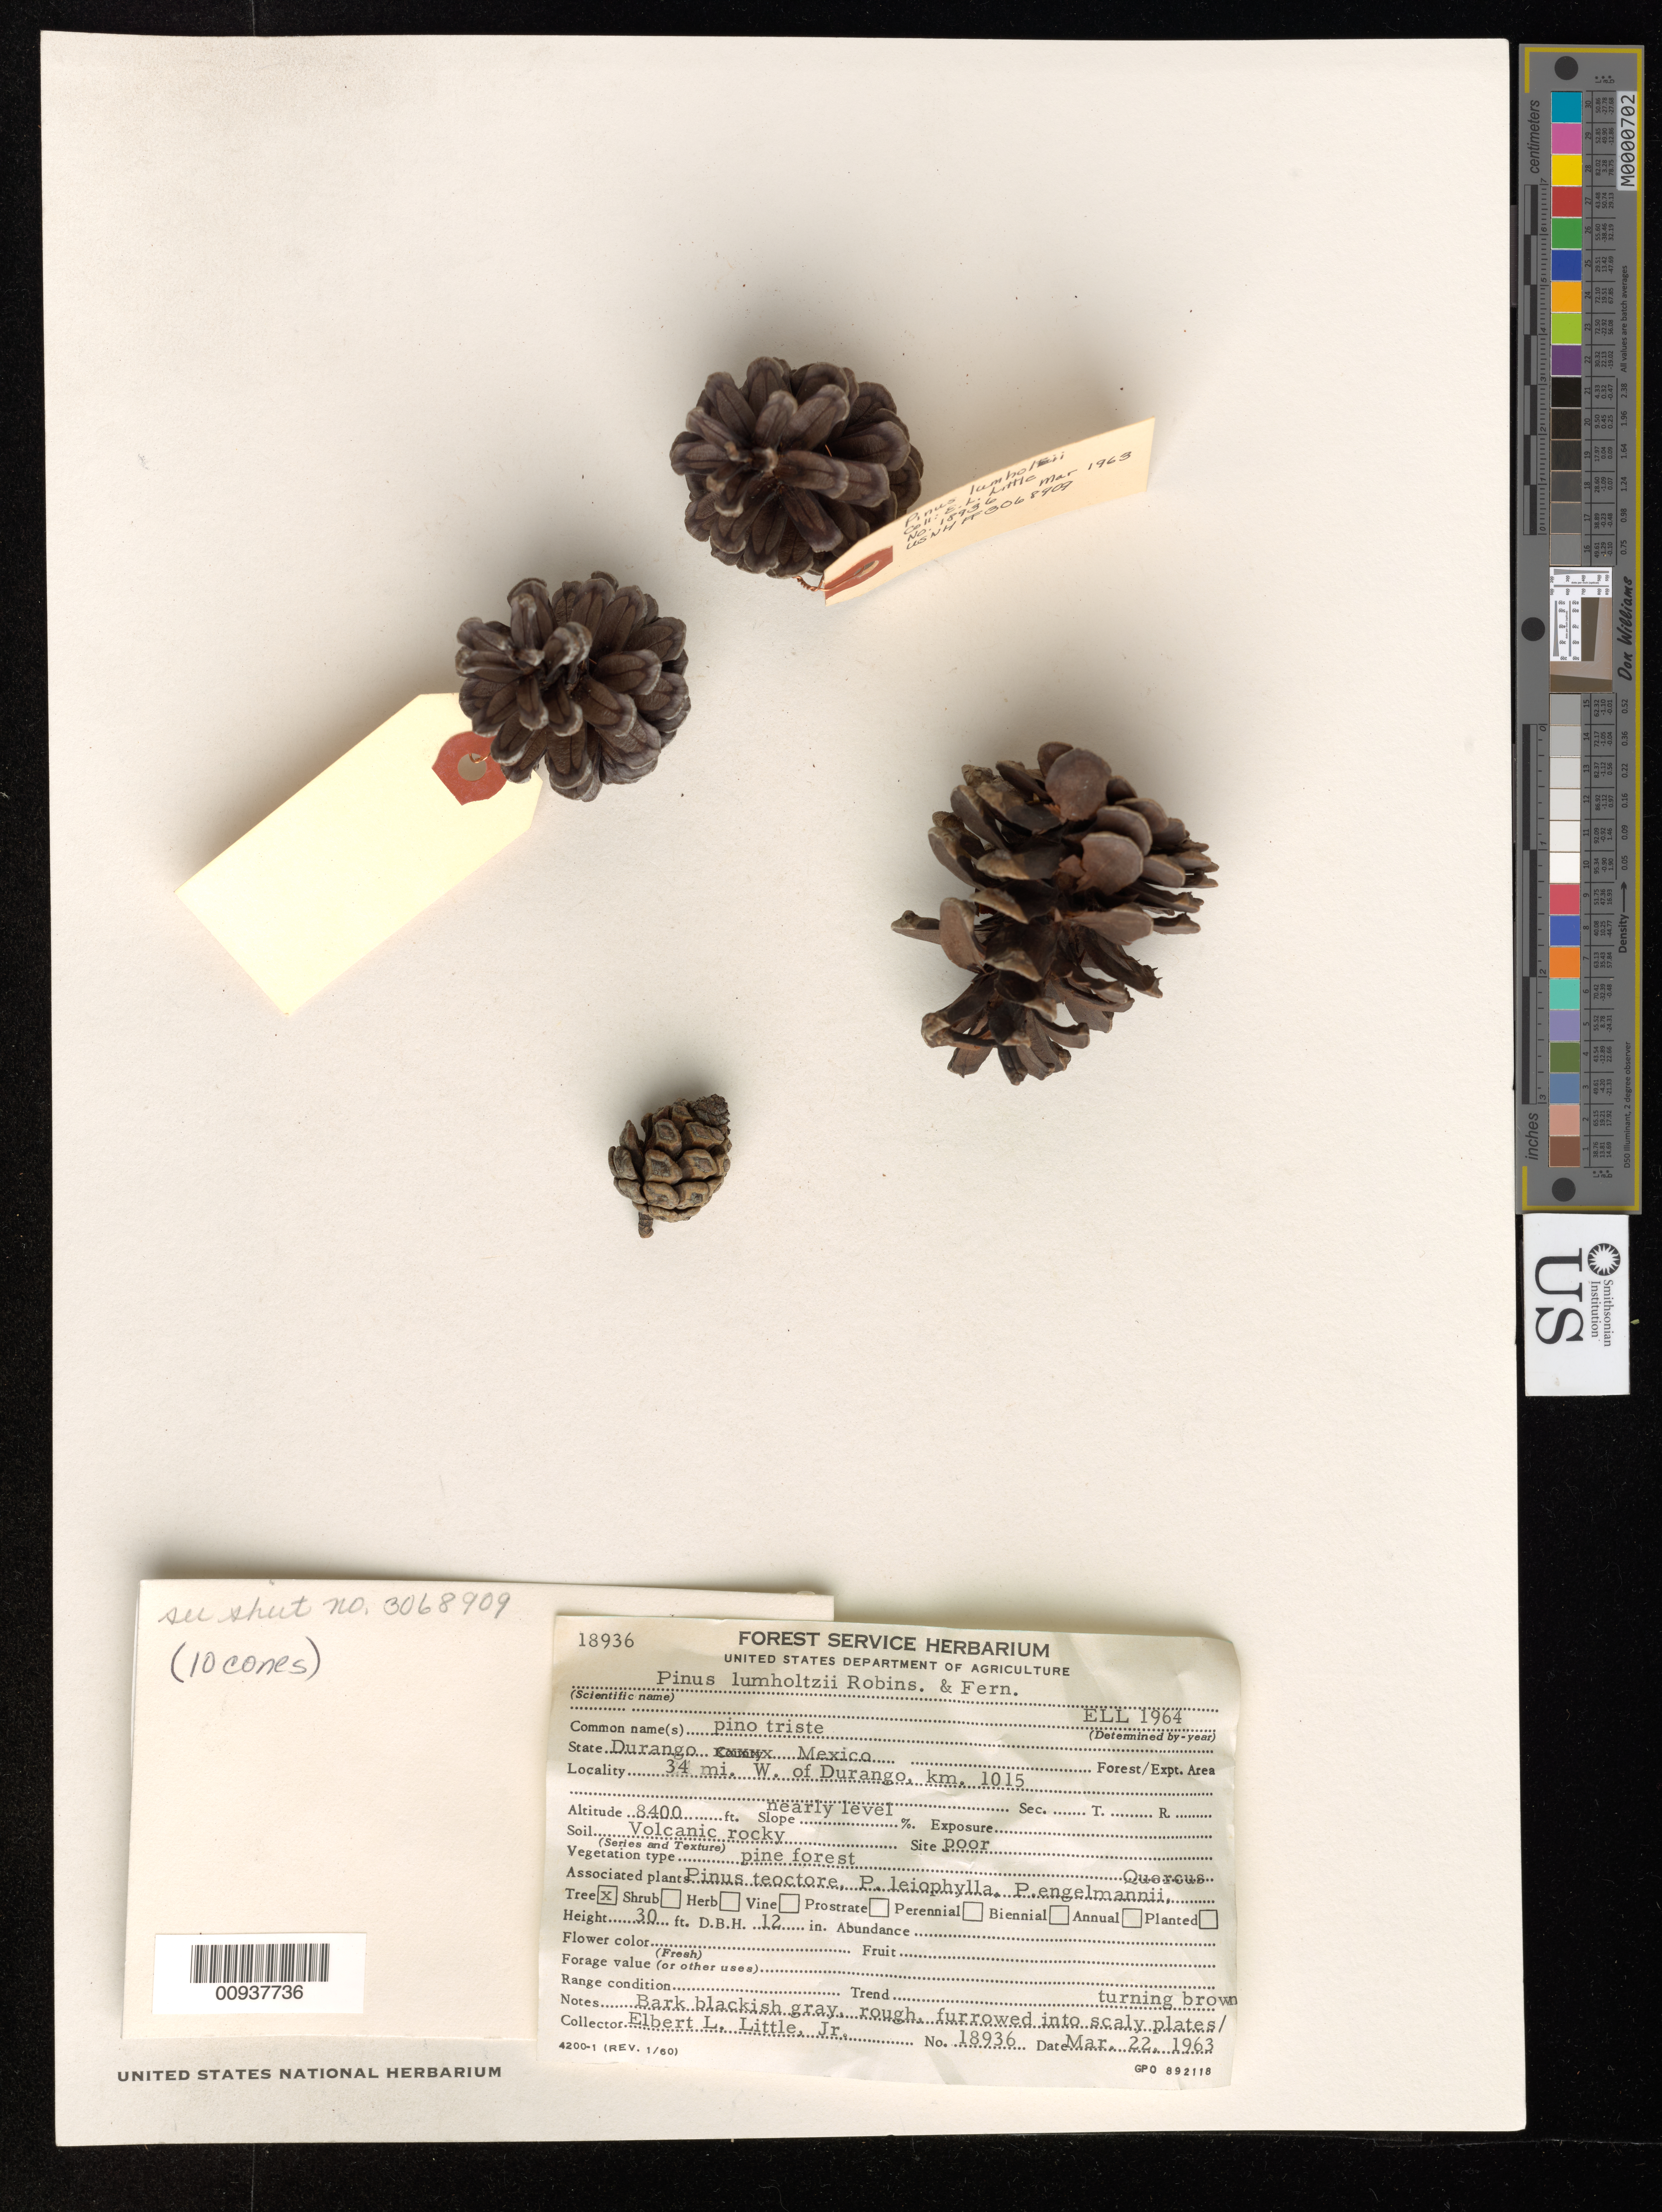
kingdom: Plantae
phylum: Tracheophyta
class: Pinopsida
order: Pinales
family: Pinaceae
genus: Pinus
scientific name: Pinus lumholtzii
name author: B.L. Rob. & Fernald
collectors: E. L. Little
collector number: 18936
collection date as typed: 22 Mar 1963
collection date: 1963-03-22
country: Mexico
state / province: Durango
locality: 34 mi. W of Durango, km. 1015.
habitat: Pine forest. Slope nearly level. Soil volcanic rocky. Associated plants: Pinus teocote, P. leiophylla, P. engelmannii, Quercus.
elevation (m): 2560